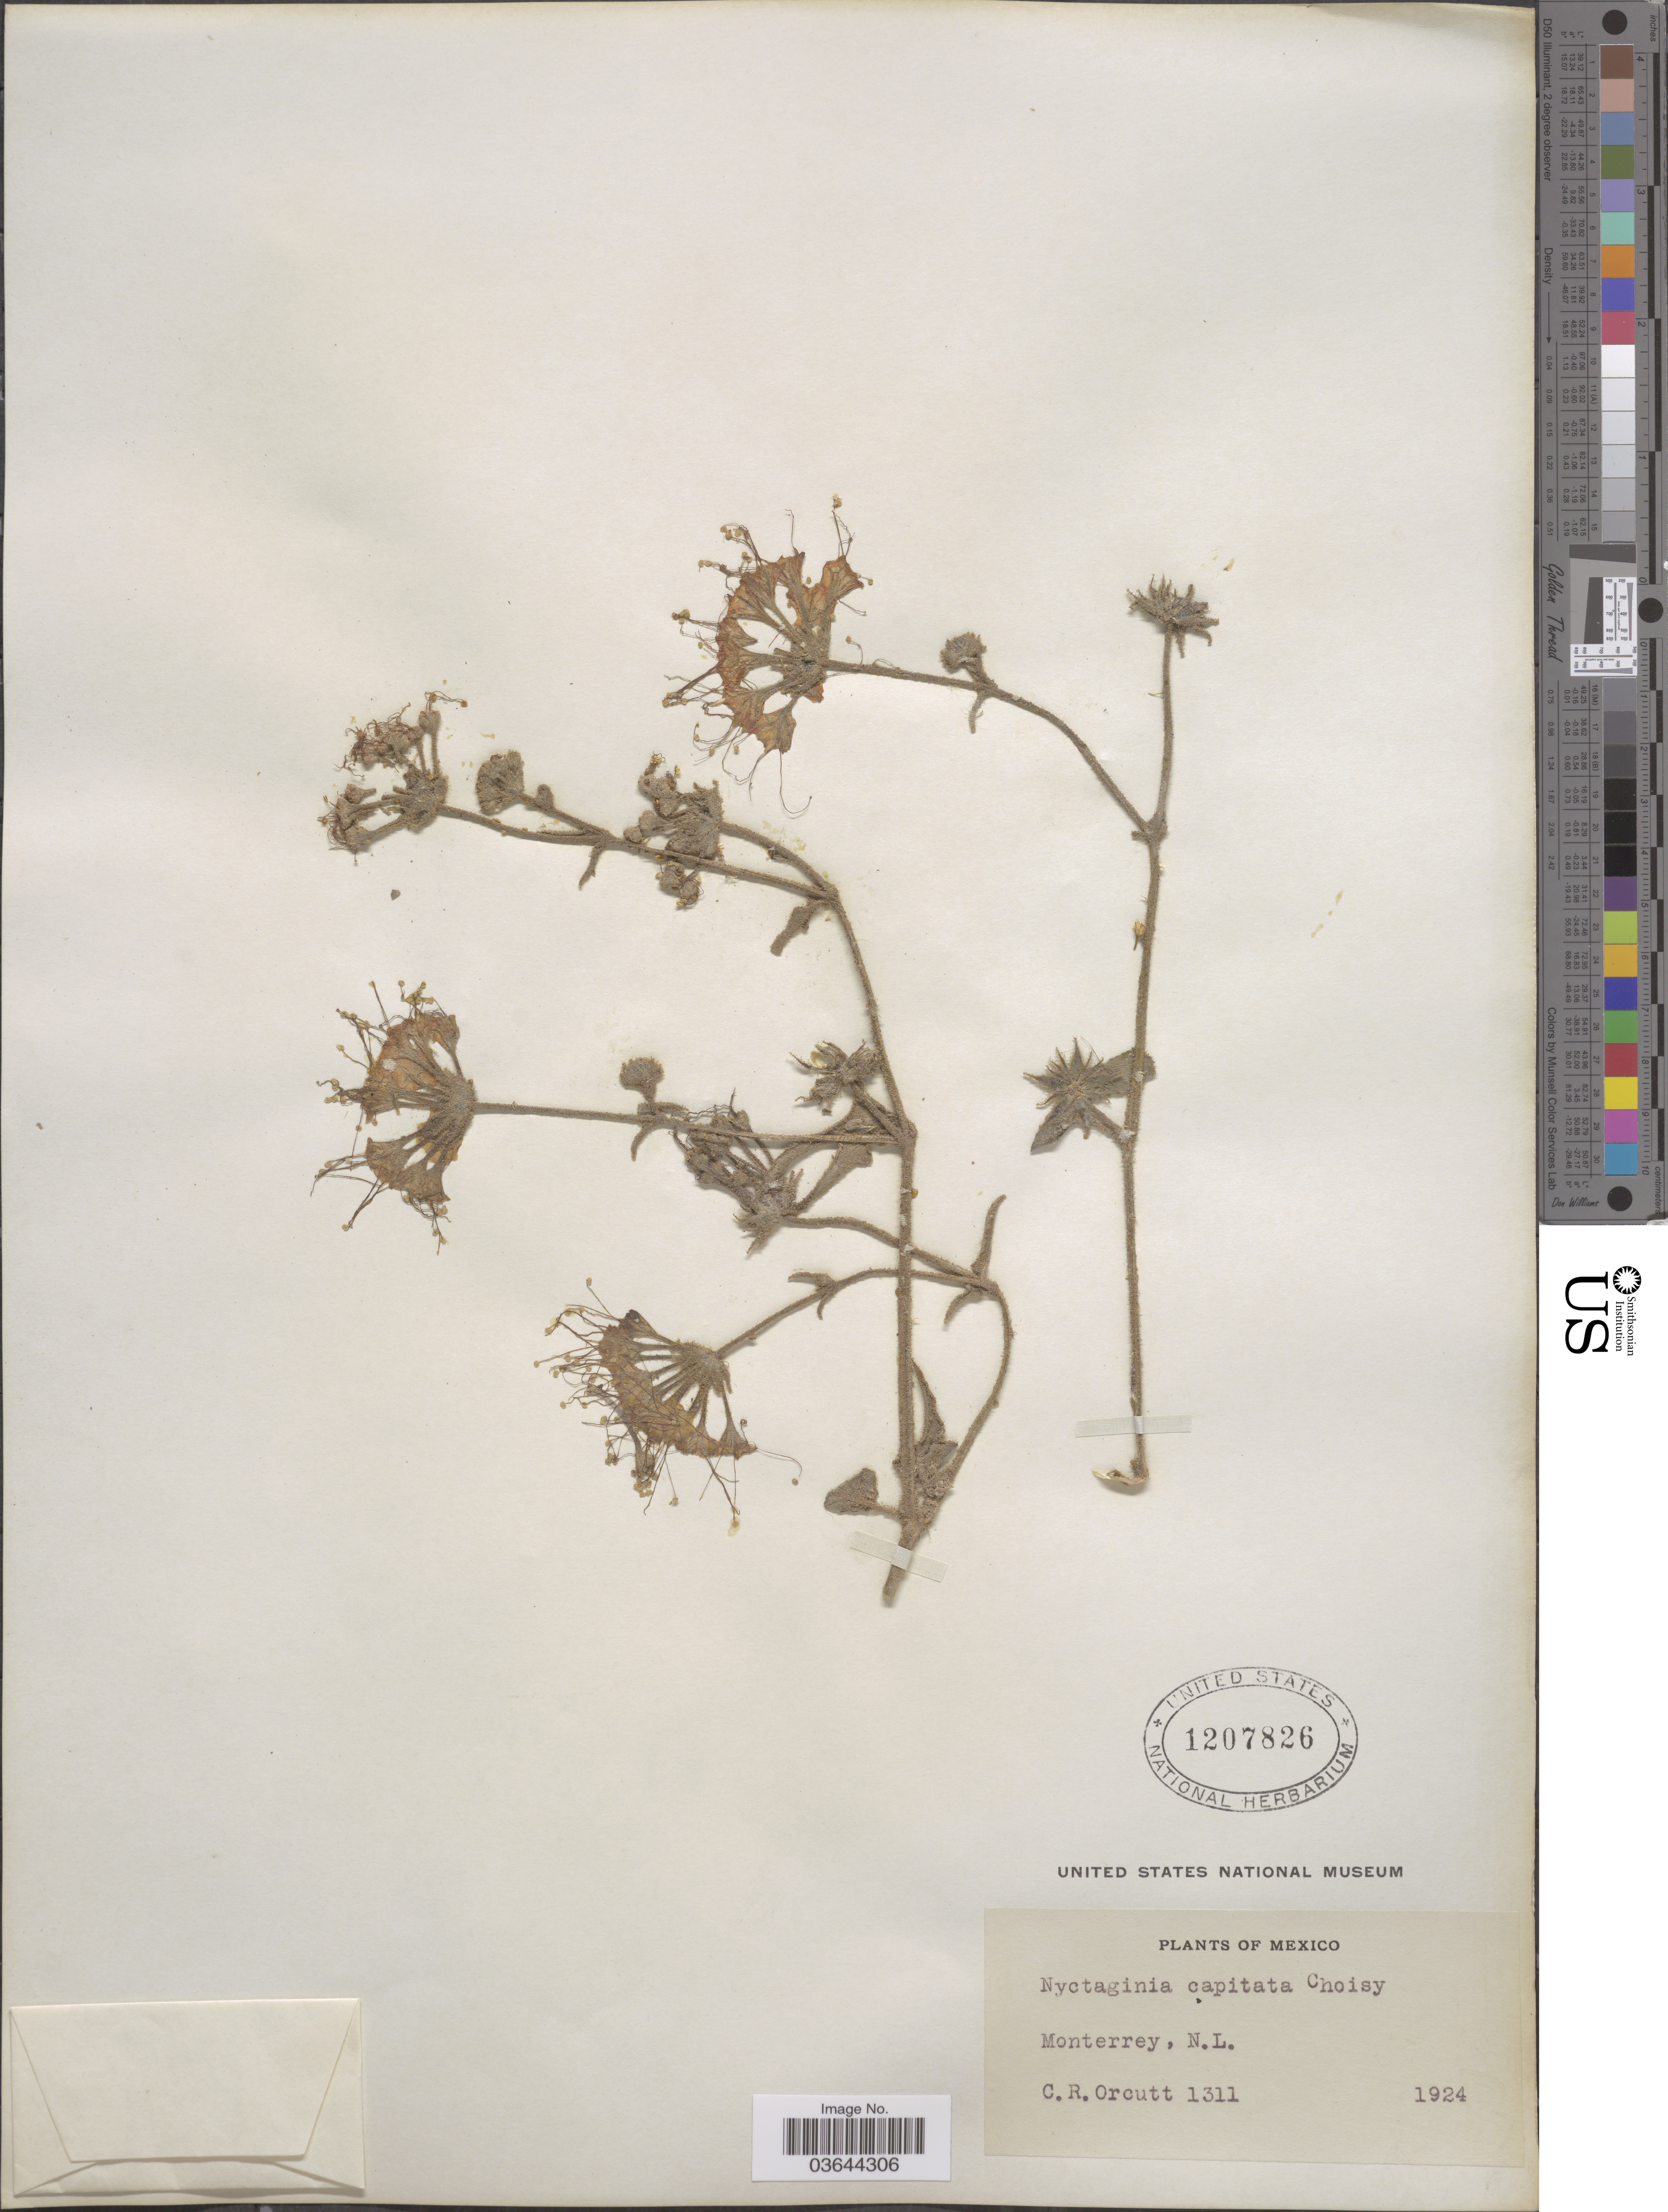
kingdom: Plantae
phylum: Tracheophyta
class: Magnoliopsida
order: Caryophyllales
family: Nyctaginaceae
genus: Nyctaginia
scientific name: Nyctaginia capitata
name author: Choisy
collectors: C. R. Orcutt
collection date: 1924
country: Mexico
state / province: Nuevo León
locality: Monterrey, N.L.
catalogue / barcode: US 1207826